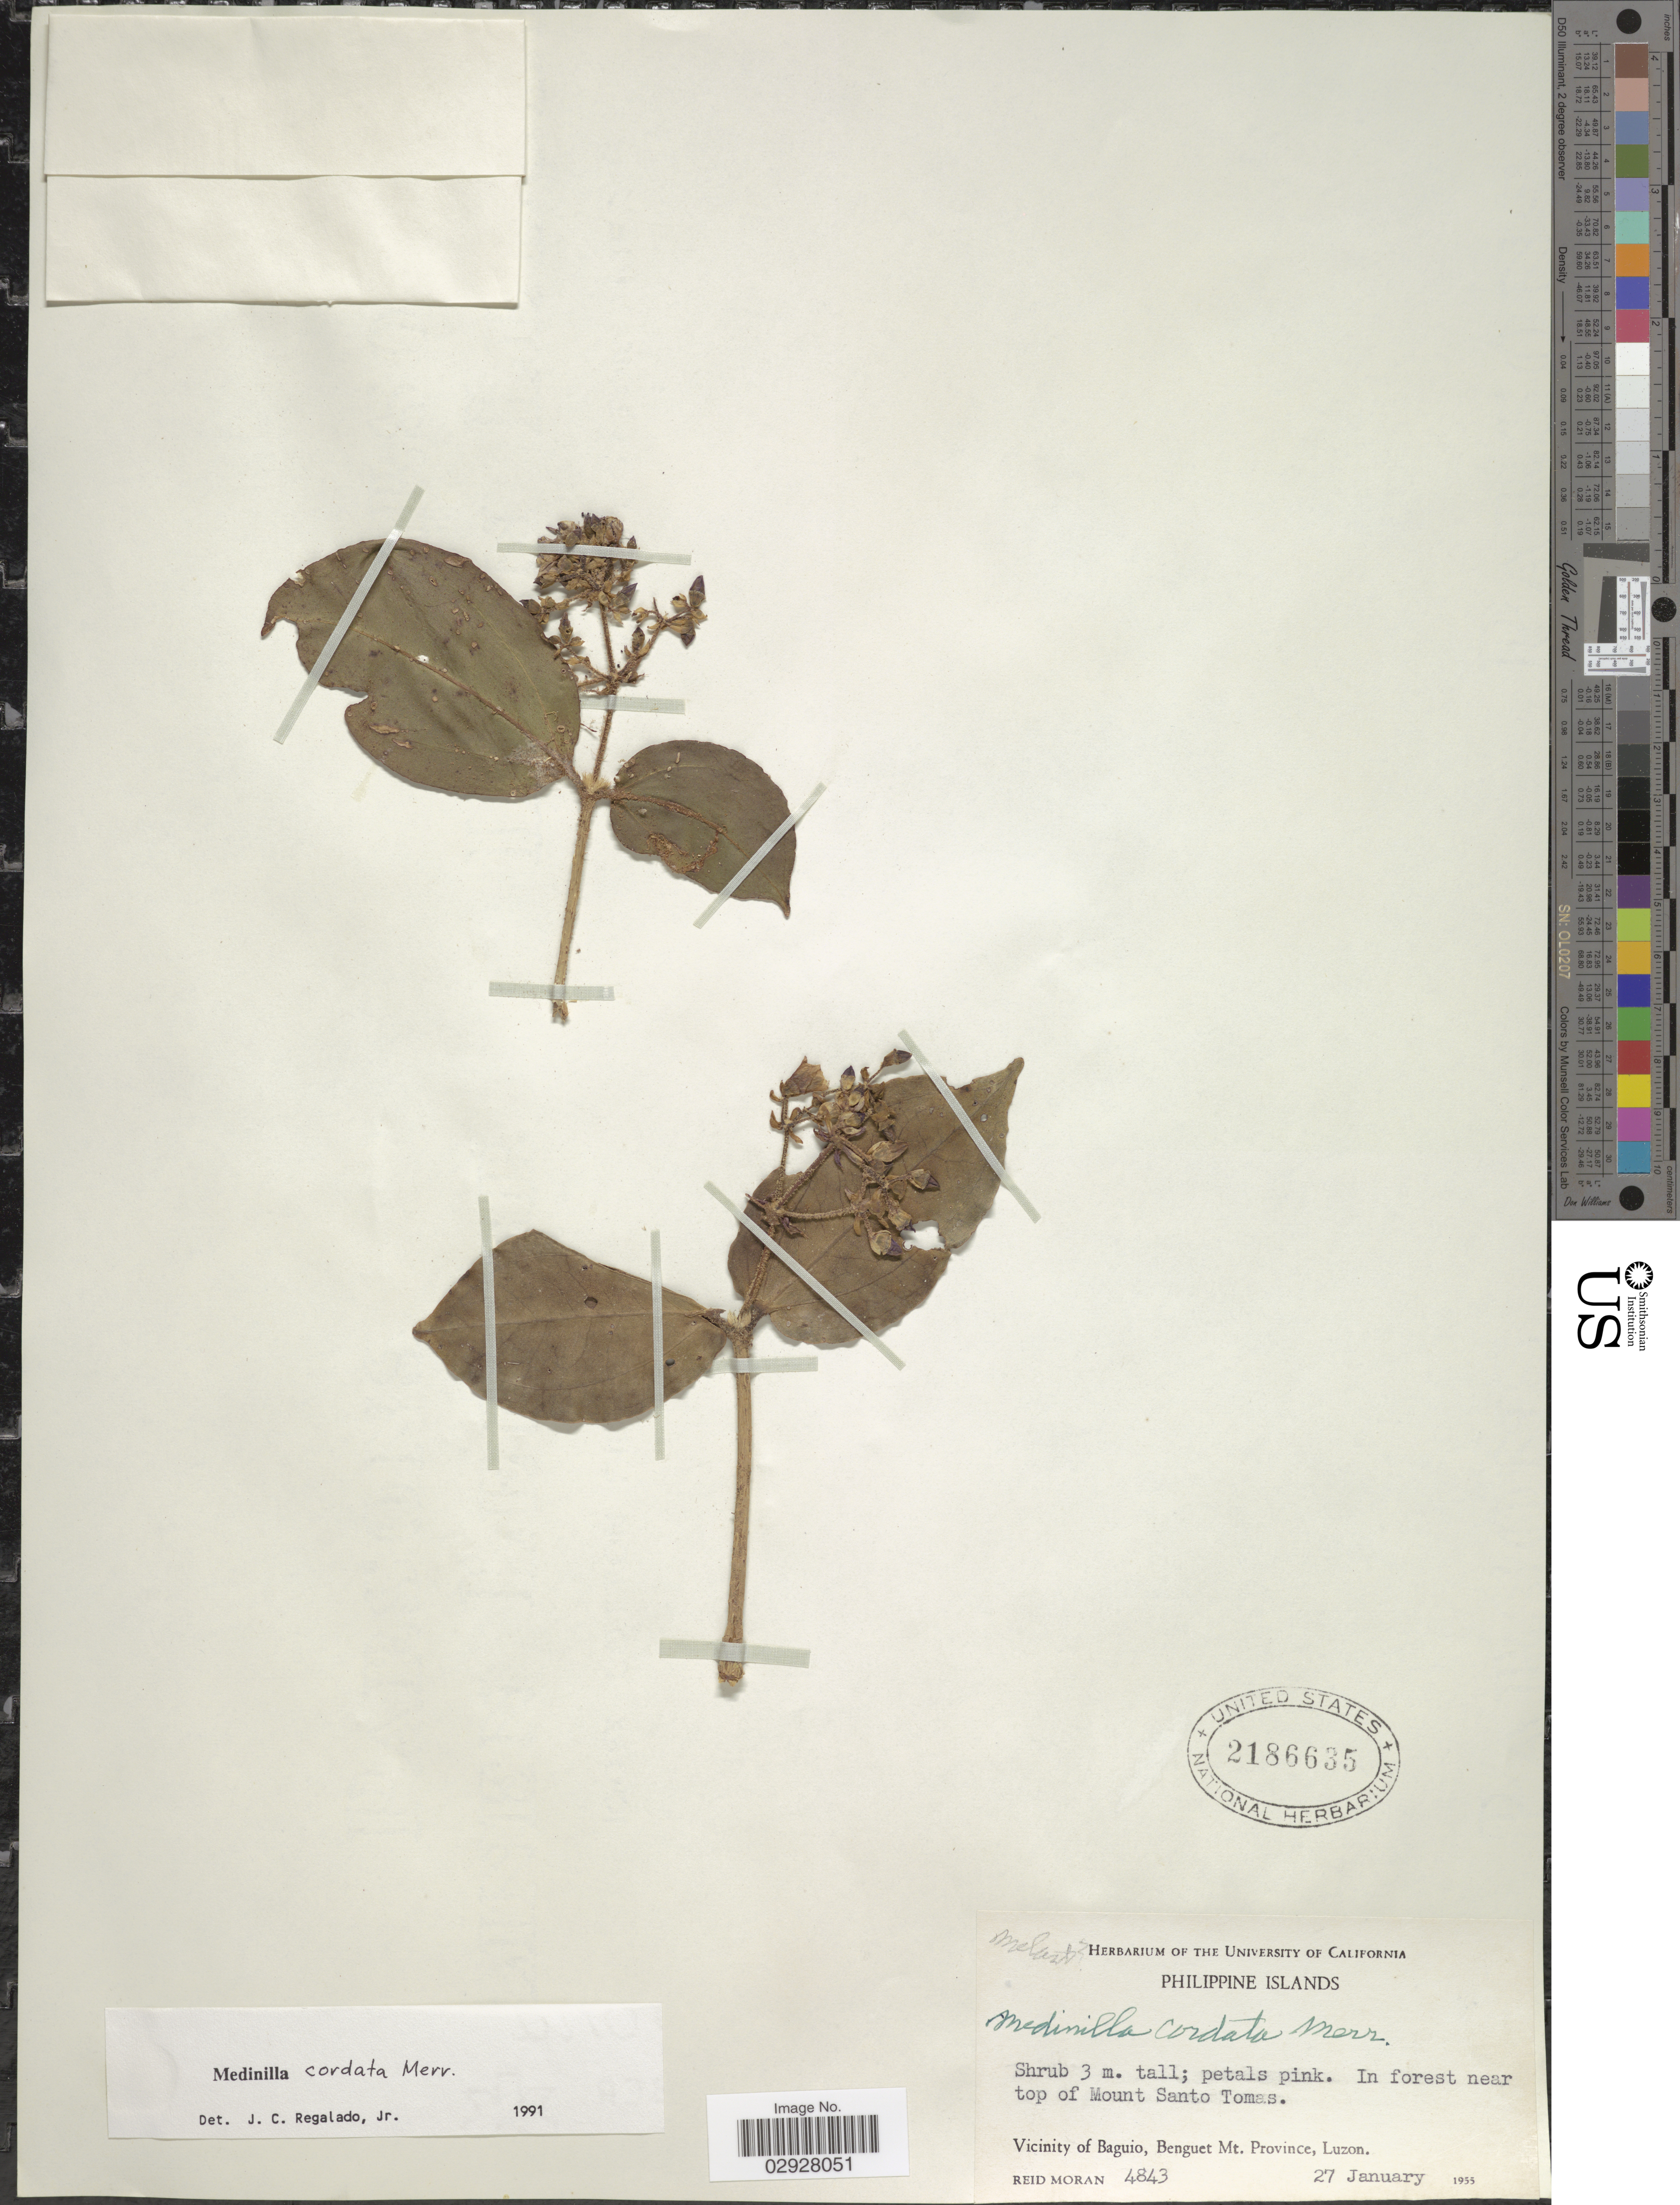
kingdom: Plantae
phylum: Tracheophyta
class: Magnoliopsida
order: Myrtales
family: Melastomataceae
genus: Medinilla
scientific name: Medinilla cordata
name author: Merr.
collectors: R. V. Moran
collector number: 4843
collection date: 1955-01-27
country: Philippines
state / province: Cordillera (Administrative Region)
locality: In forest near top of Mount Santo Tomas, Vicinity of Baguio, Benguet Mt. Province, Luzon.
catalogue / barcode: US 2186635